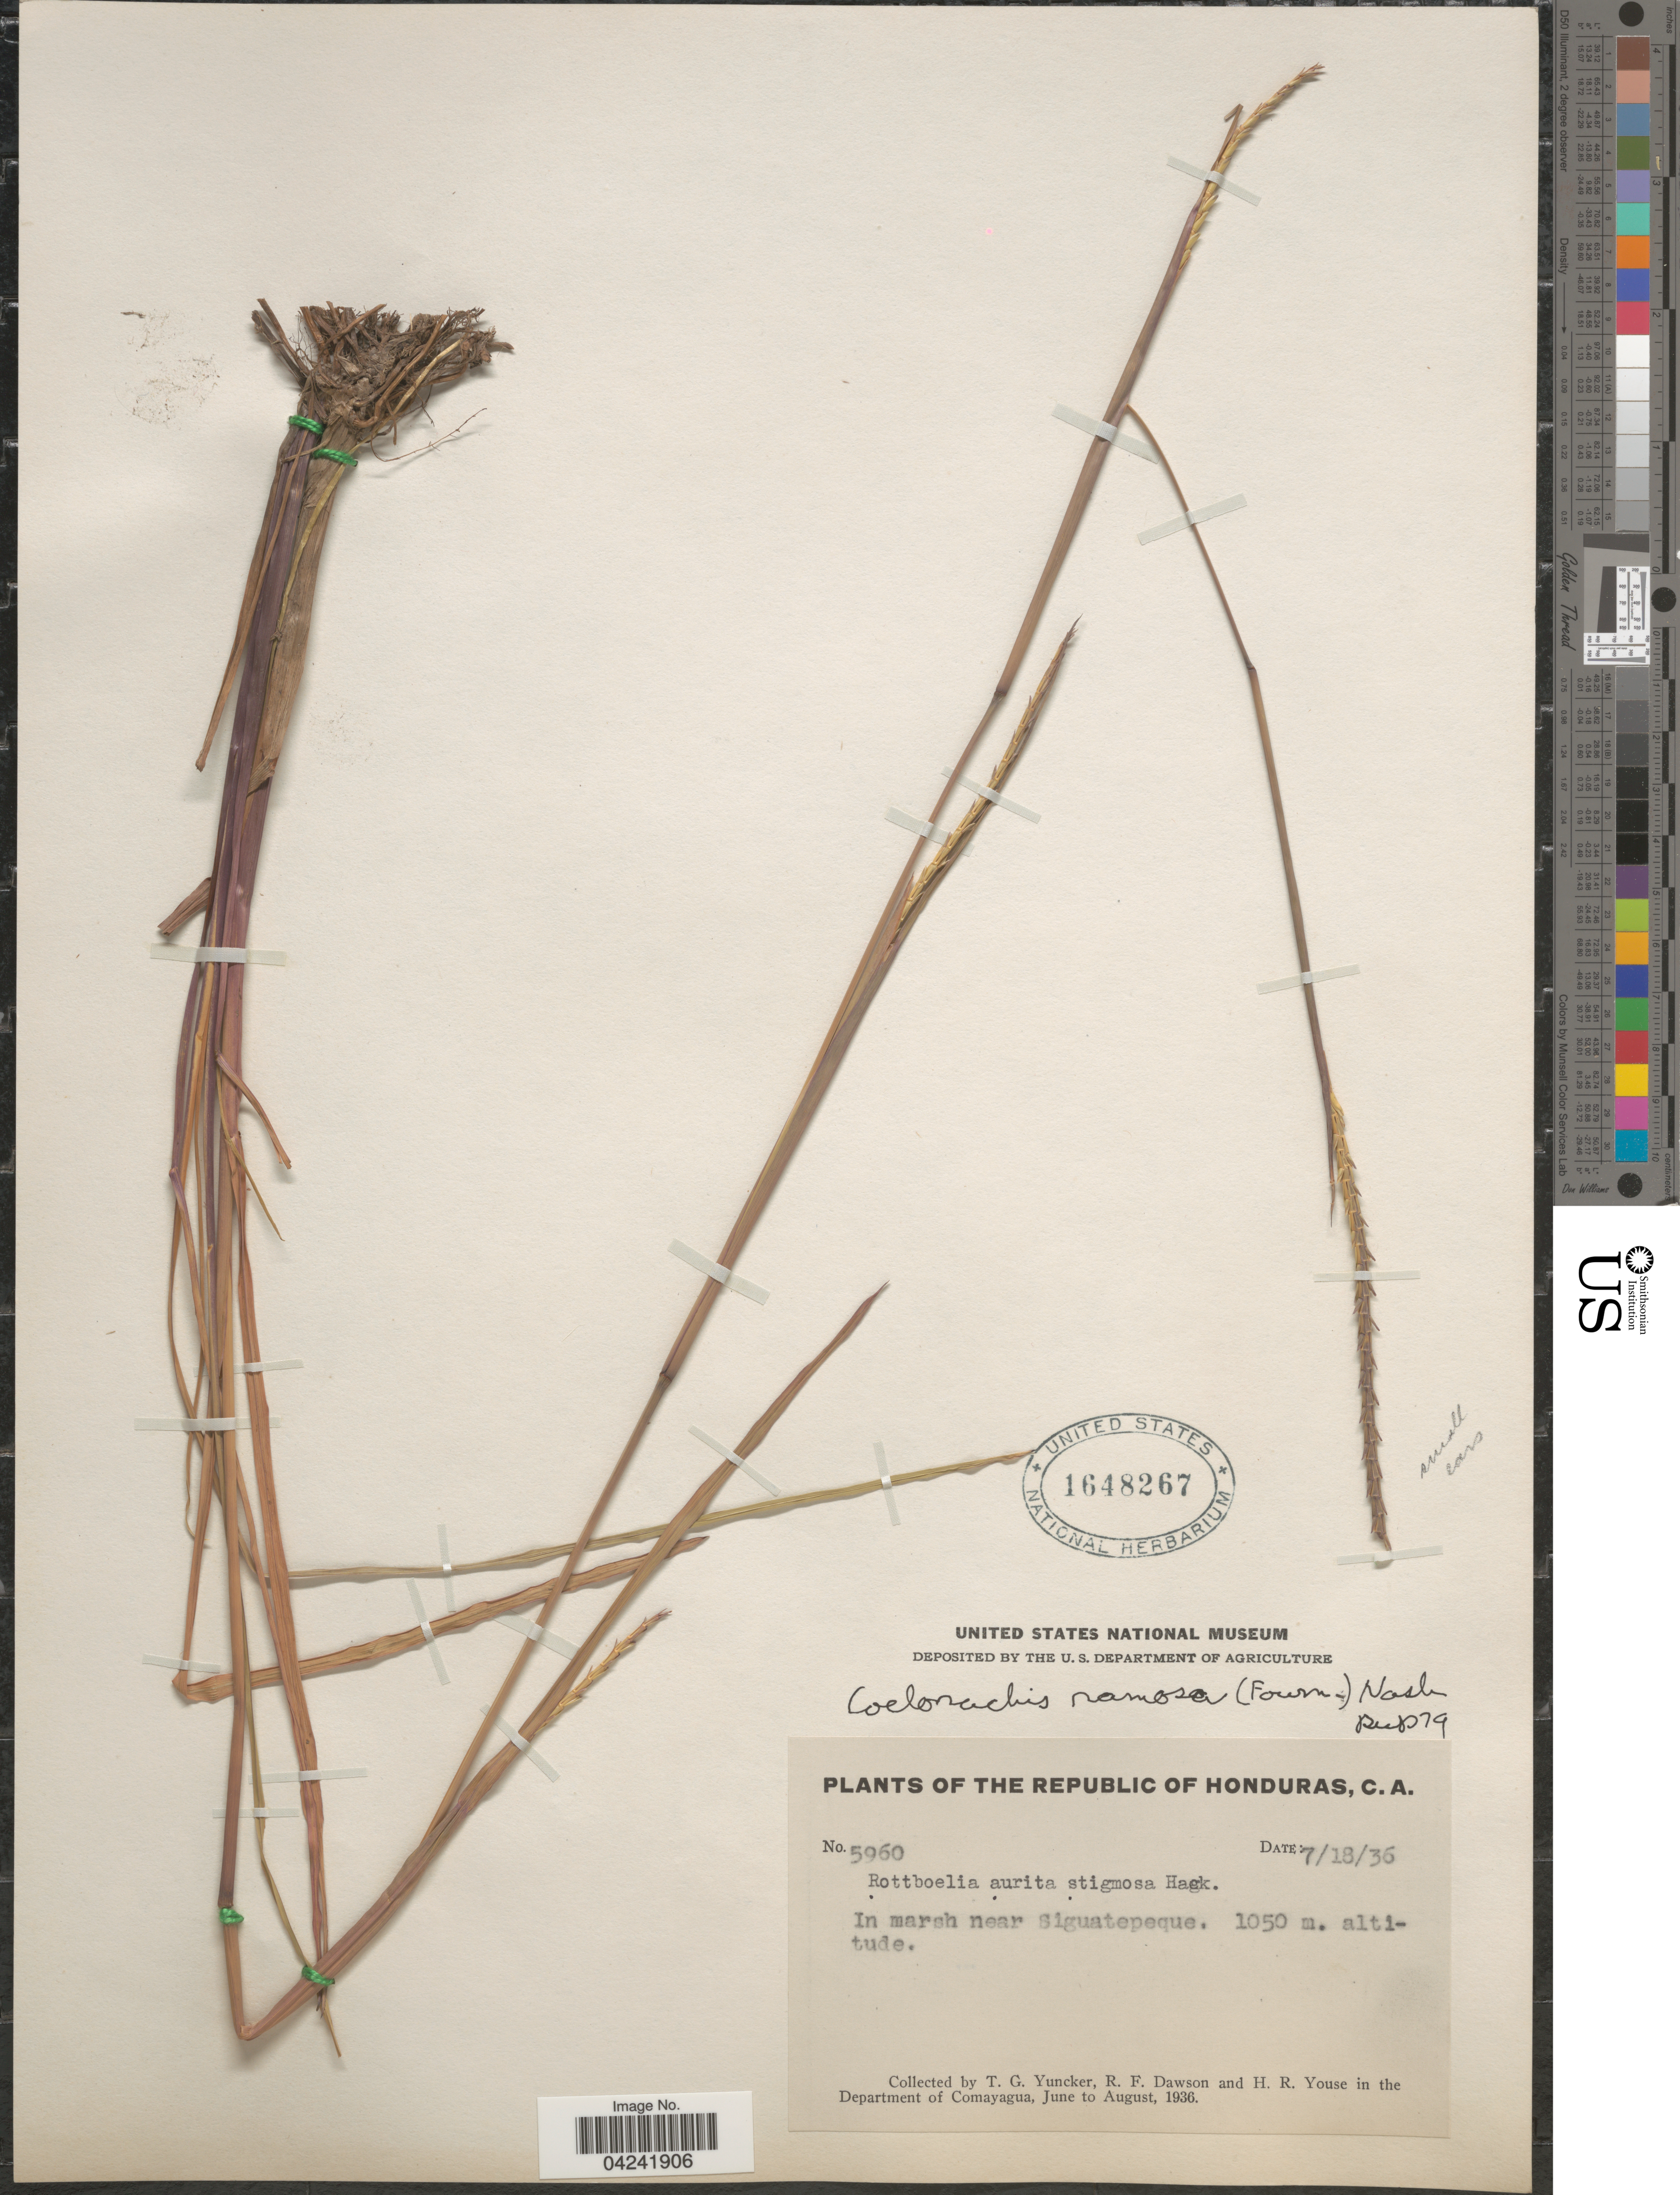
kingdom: Plantae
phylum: Tracheophyta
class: Liliopsida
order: Poales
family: Poaceae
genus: Mnesithea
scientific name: Mnesithea ramosa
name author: (E. Fourn.) de Koning & Sosef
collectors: T. G. Yuncker, R. F. Dawson & H. Youse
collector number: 5960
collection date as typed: Transcribed d/m/y: 18/7/36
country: Honduras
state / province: Comayagua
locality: The Republic of Honduras, C.A. In marsh near Siguatepeque. In the Department of Comayagua.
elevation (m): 1050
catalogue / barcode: US 1648267